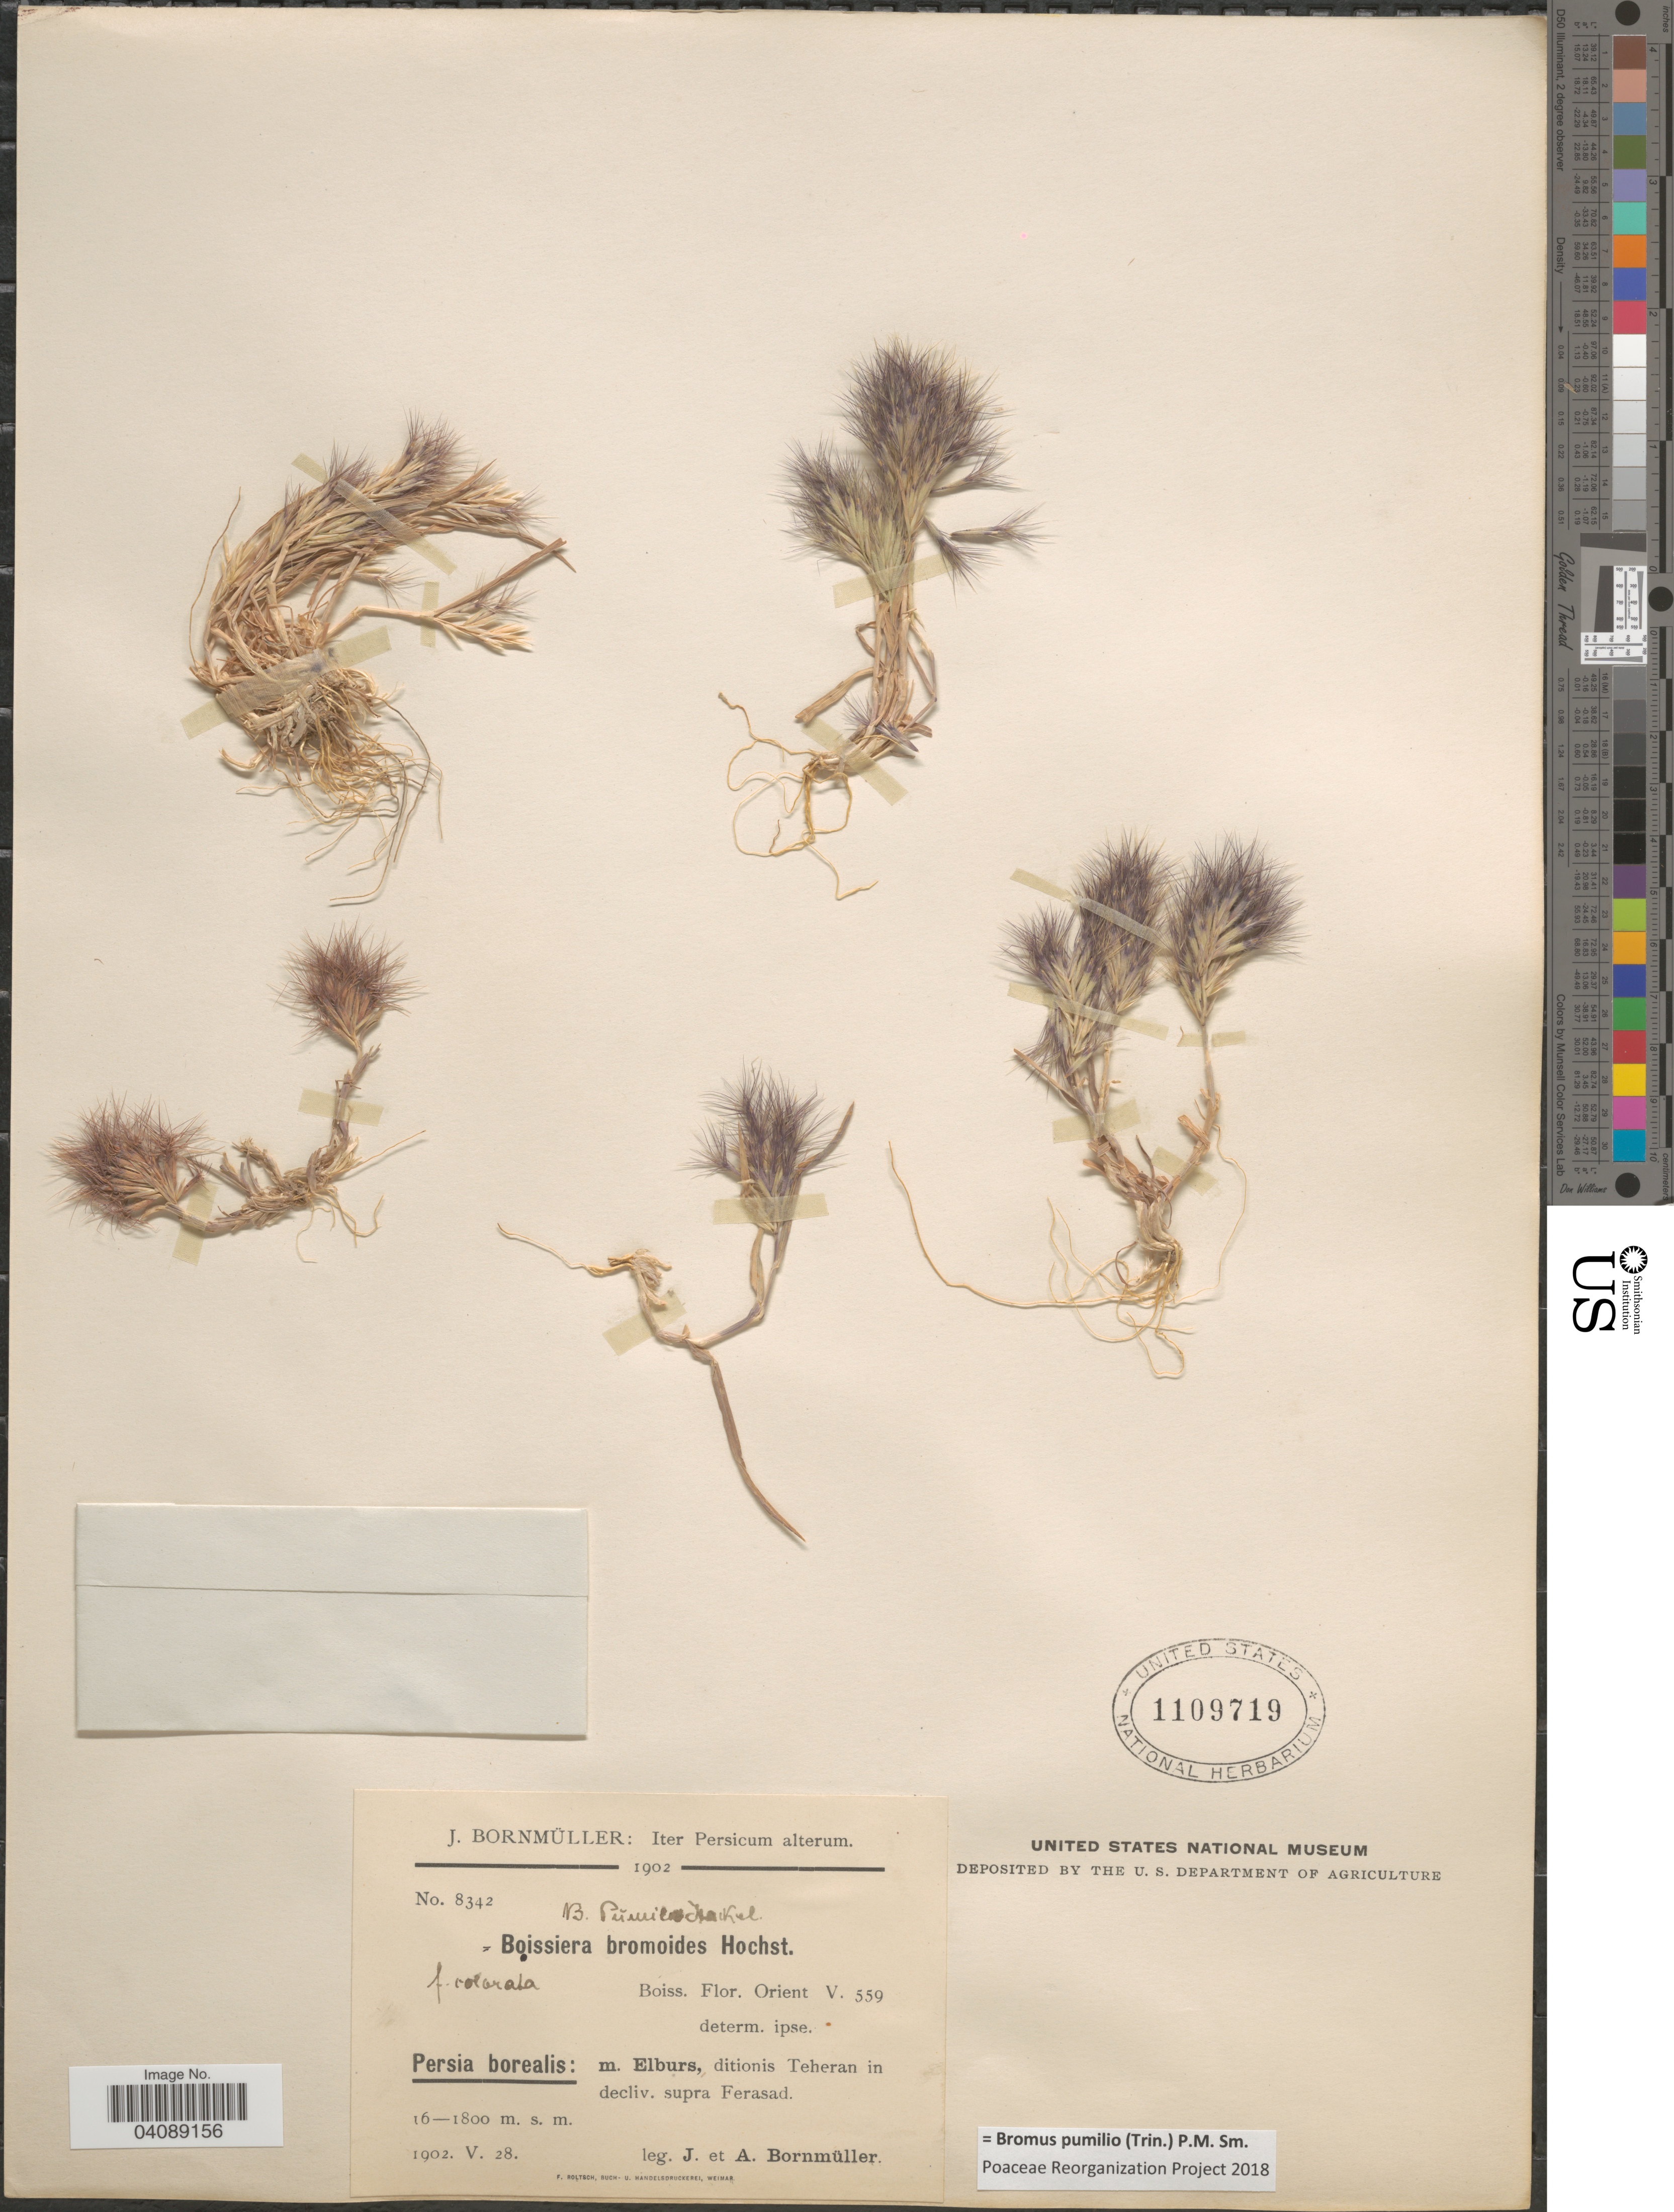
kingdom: Plantae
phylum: Tracheophyta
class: Liliopsida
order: Poales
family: Poaceae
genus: Bromus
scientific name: Bromus pumilio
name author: (Trin.) P.M. Sm.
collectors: J. Bornmüller & A. Bornmüller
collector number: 8342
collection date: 1902-05-28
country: Iran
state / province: Tehran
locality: Iter Persicum alterum 1902. Persia borealis: m. Elburs, ditionis Teheran in decliv. supra Ferasad.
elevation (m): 1600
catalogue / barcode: US 1109719